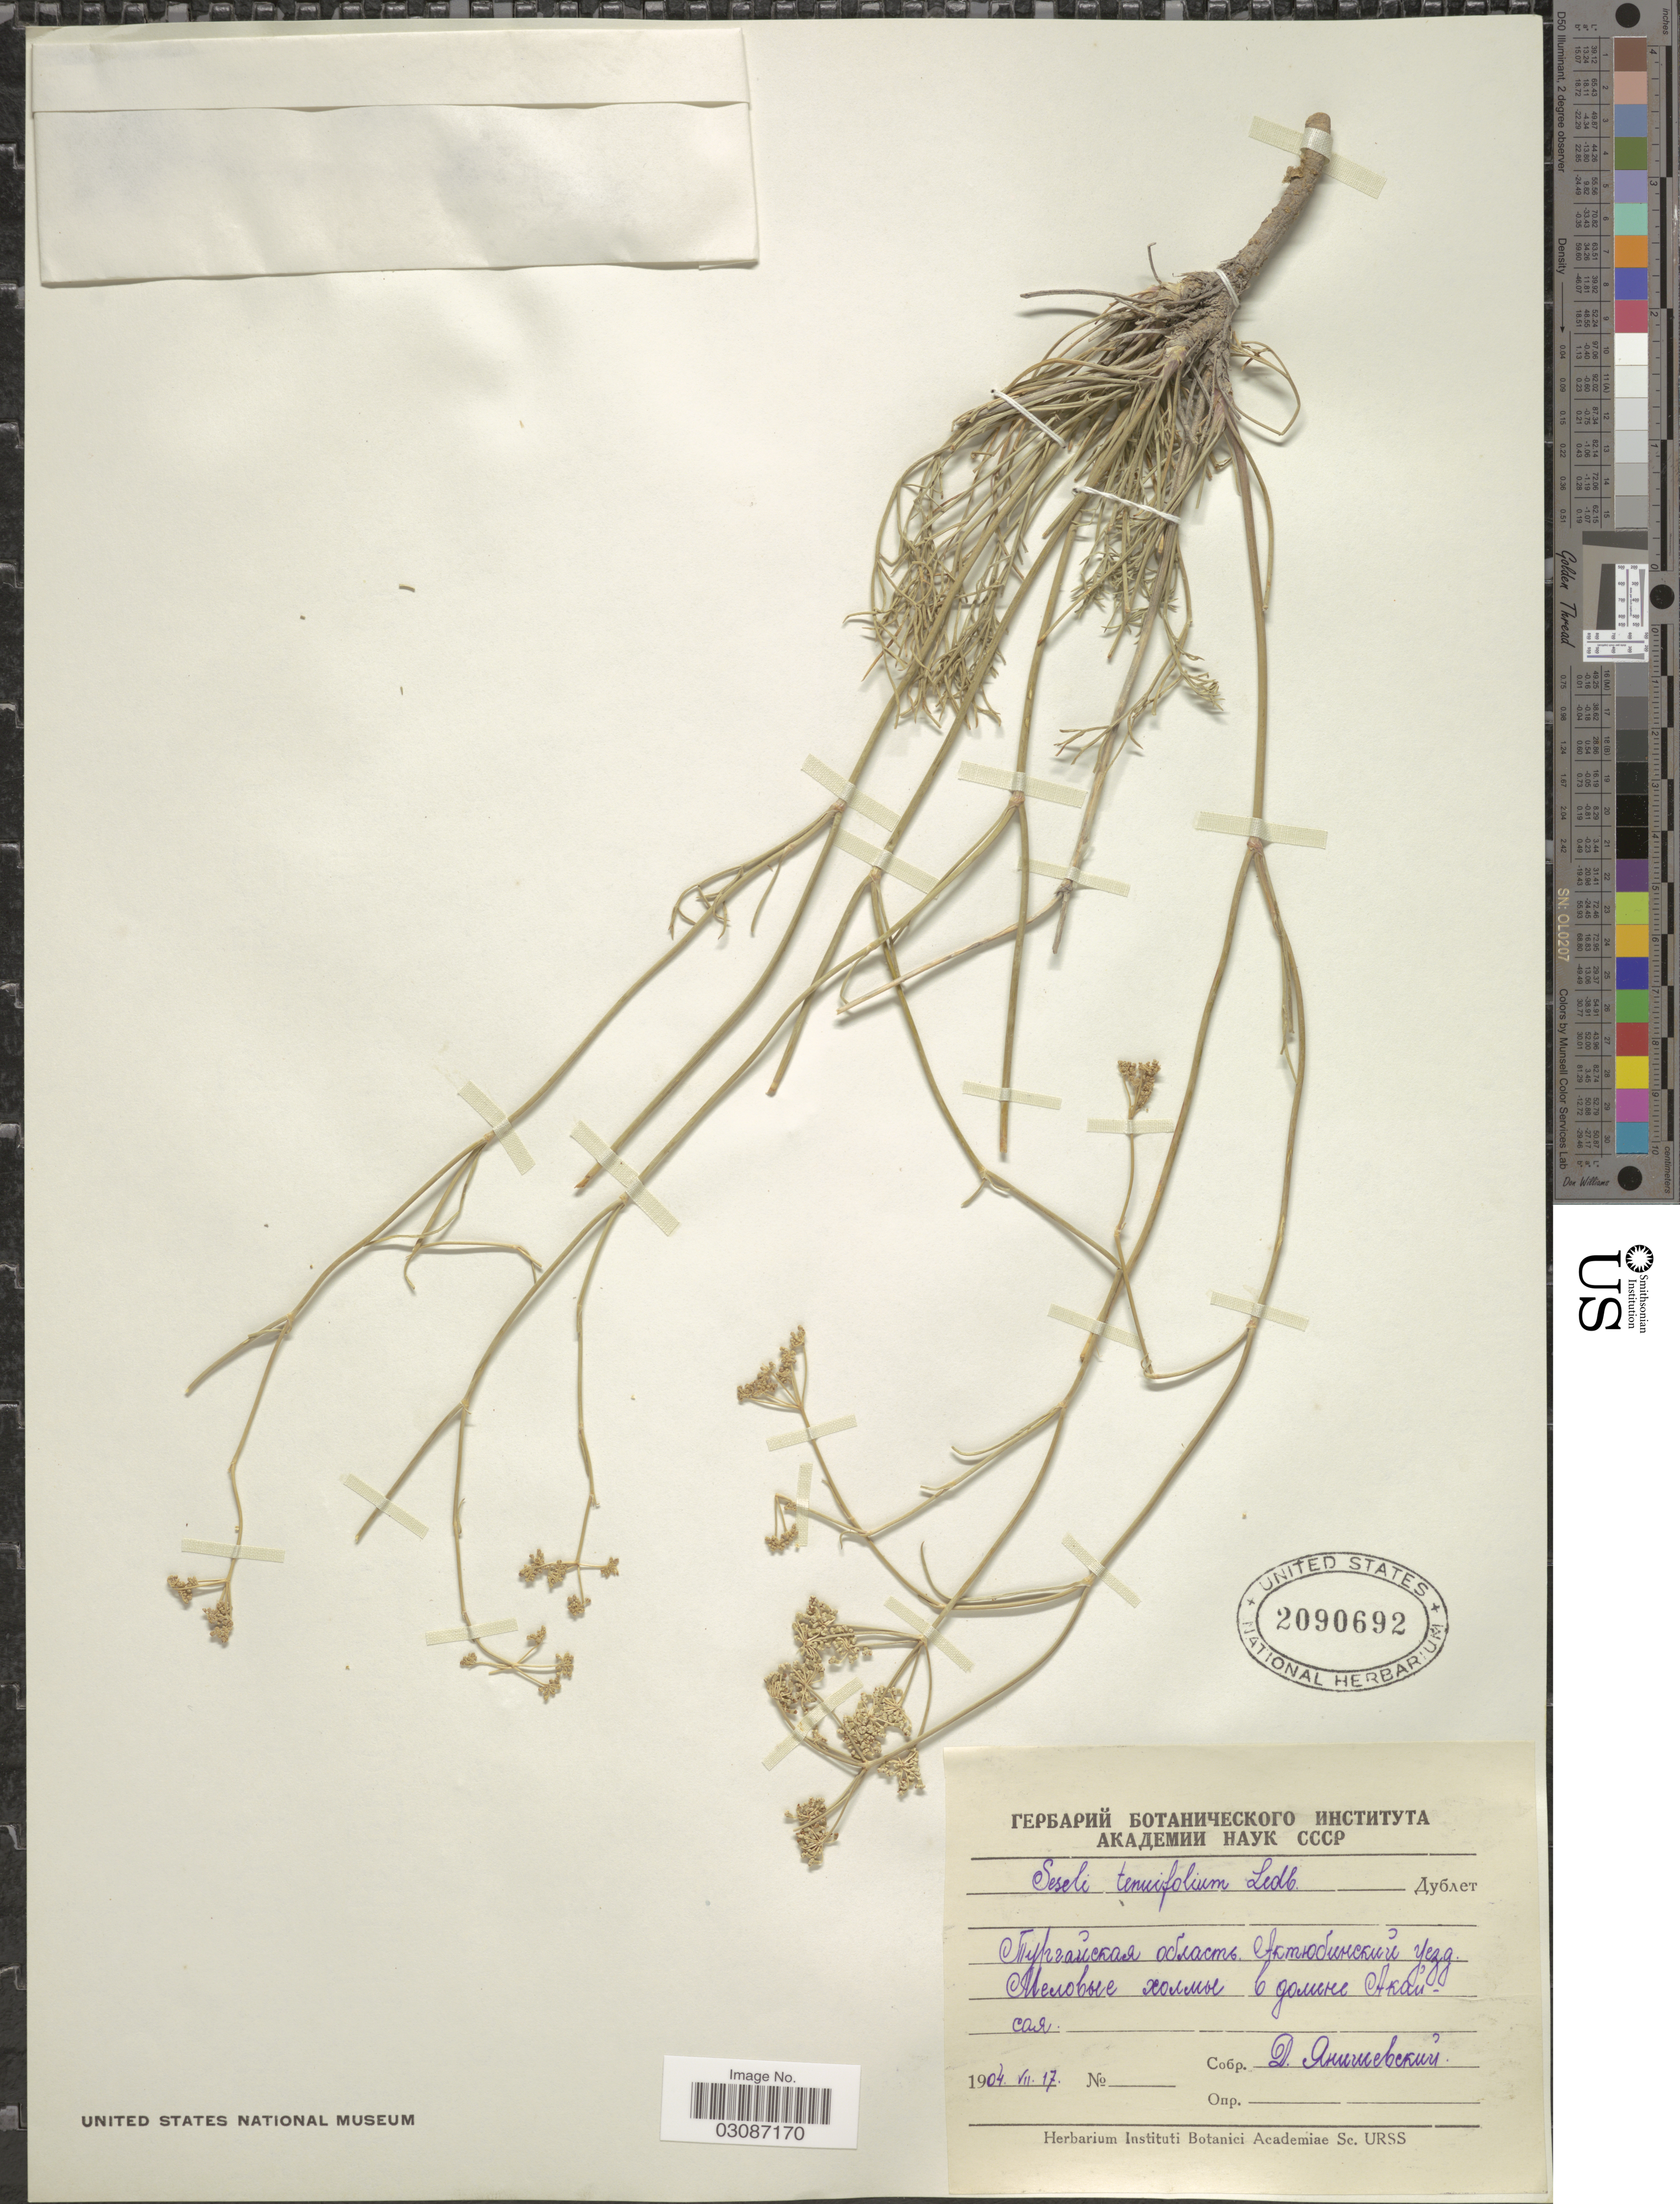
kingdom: Plantae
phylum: Tracheophyta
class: Magnoliopsida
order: Apiales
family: Apiaceae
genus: Seseli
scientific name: Seseli tenuifolium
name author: Ledeb.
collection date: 1904-07-17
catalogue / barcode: US 2090692